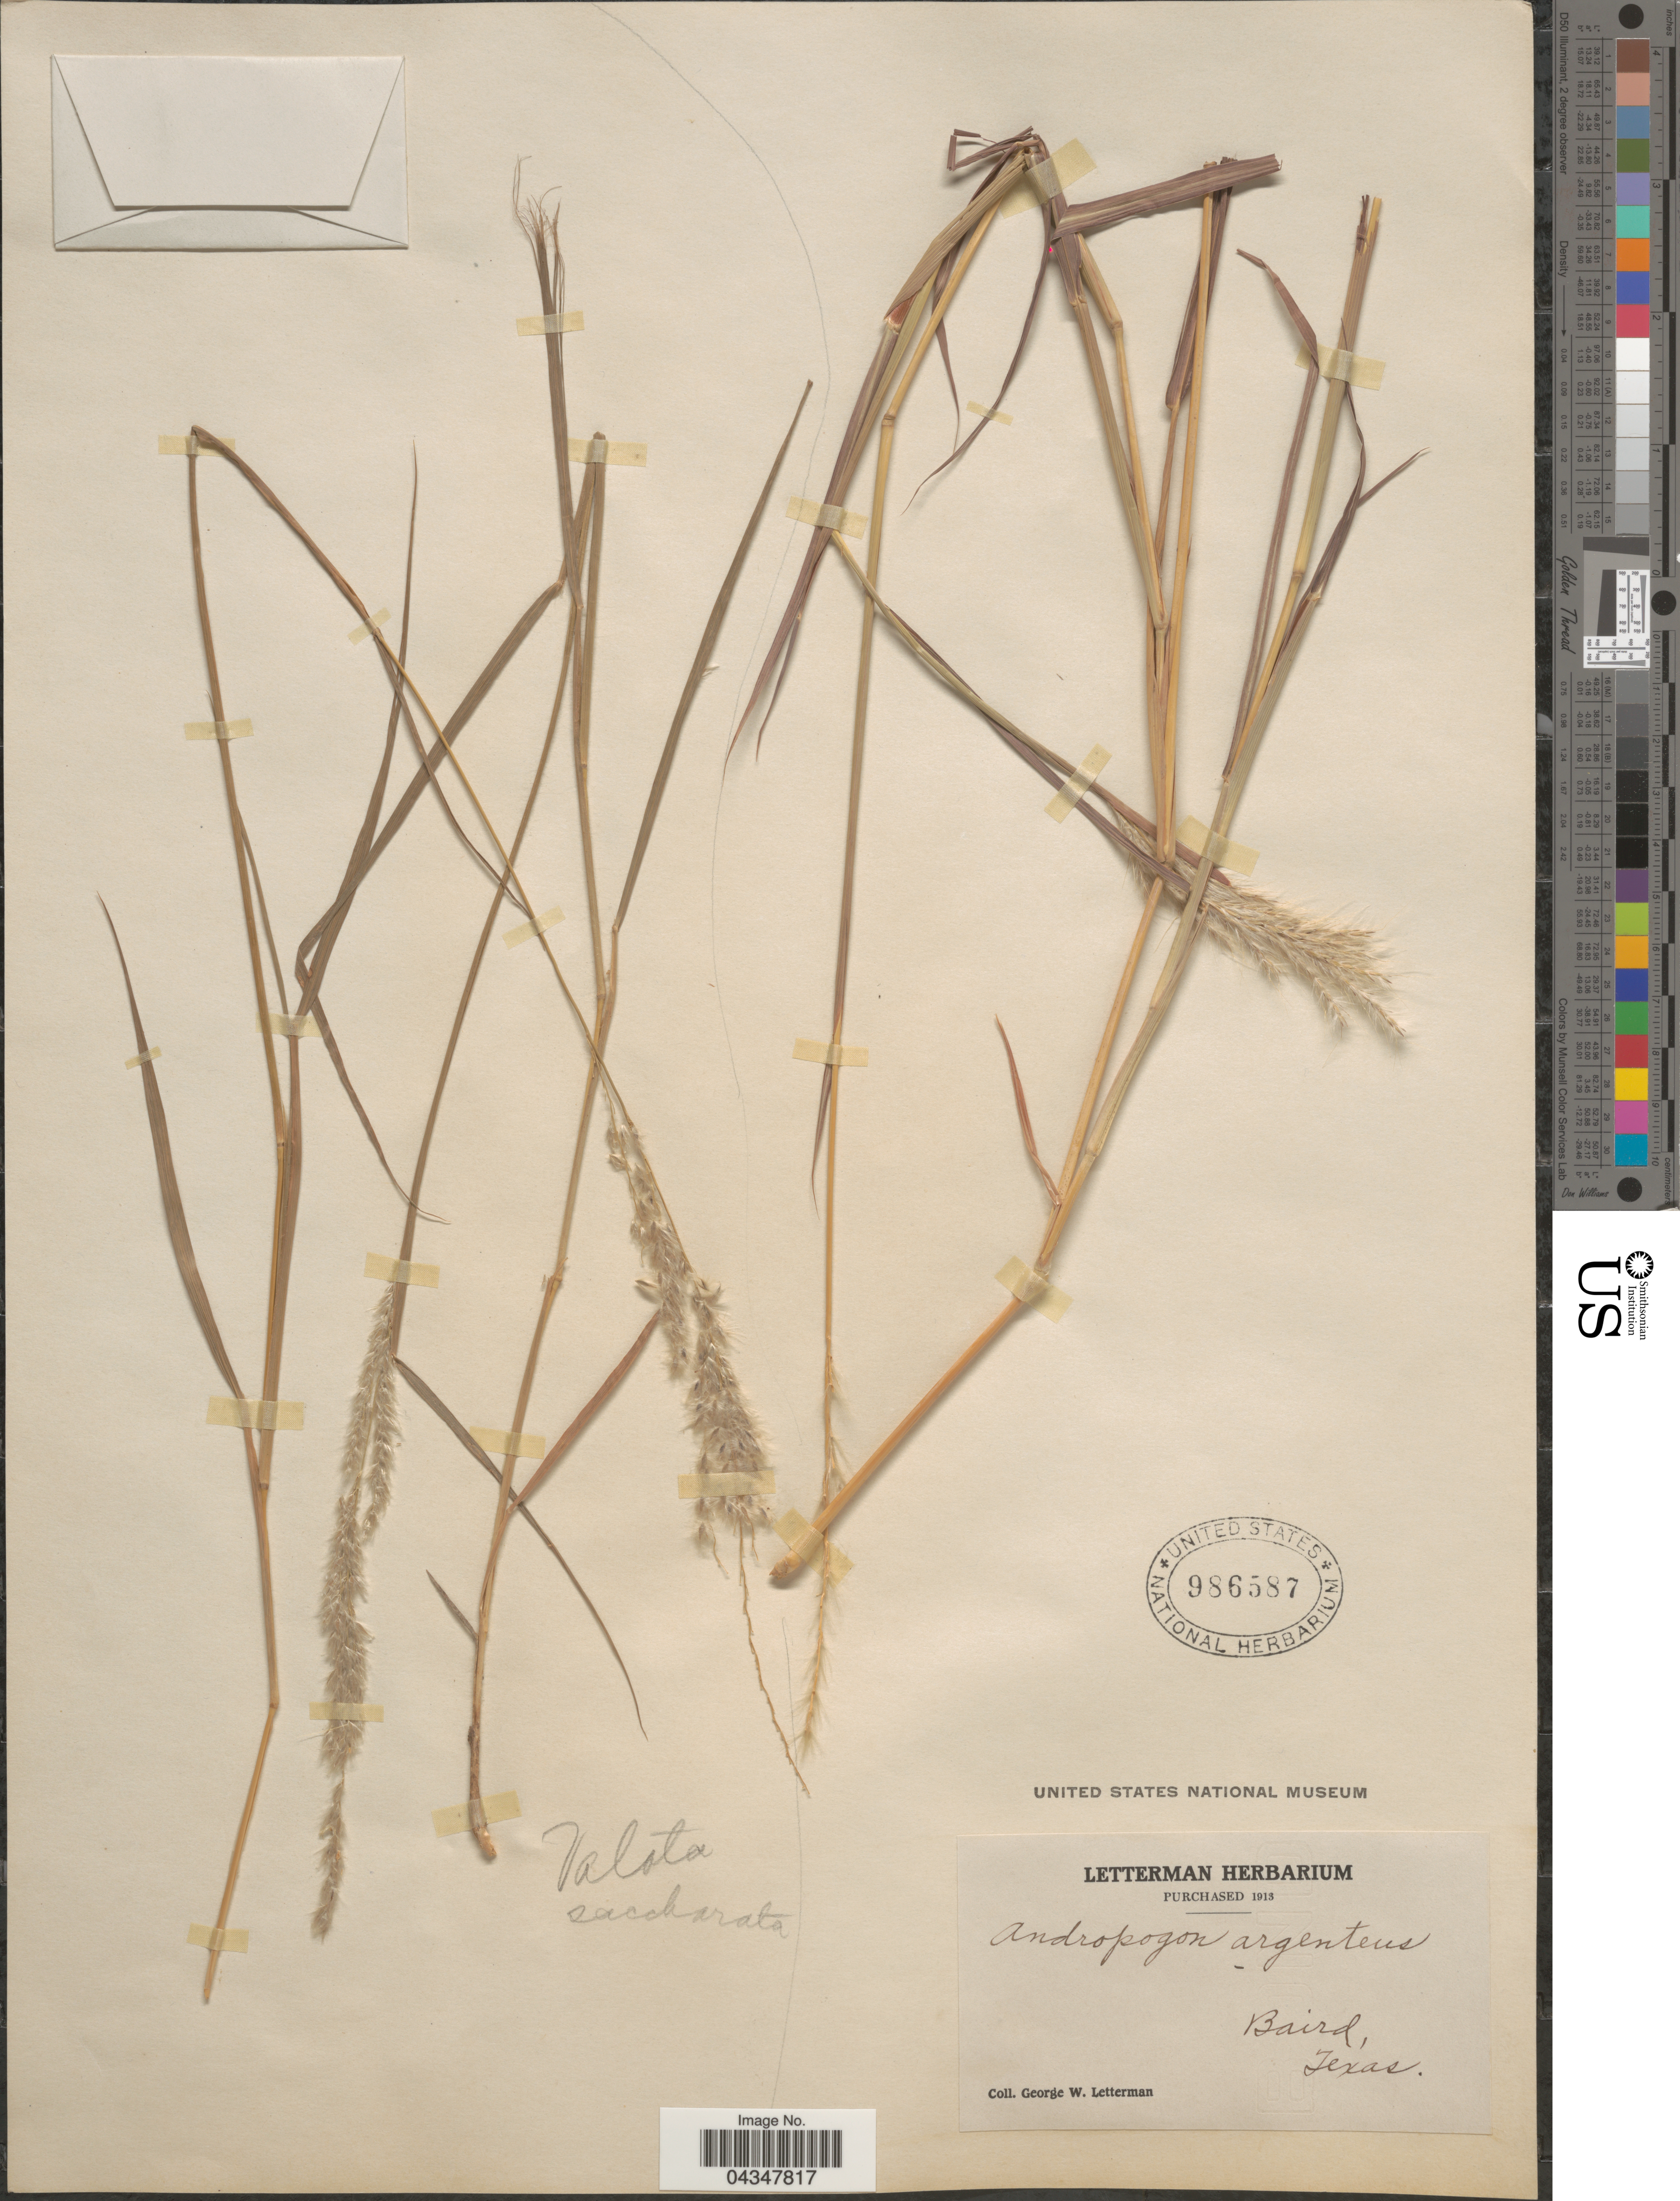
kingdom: Plantae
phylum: Tracheophyta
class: Liliopsida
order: Poales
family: Poaceae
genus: Bothriochloa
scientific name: Bothriochloa saccharoides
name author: (Sw.) Rydb.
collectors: G. W. Letterman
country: United States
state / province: Texas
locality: Baird.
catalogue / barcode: US 986587